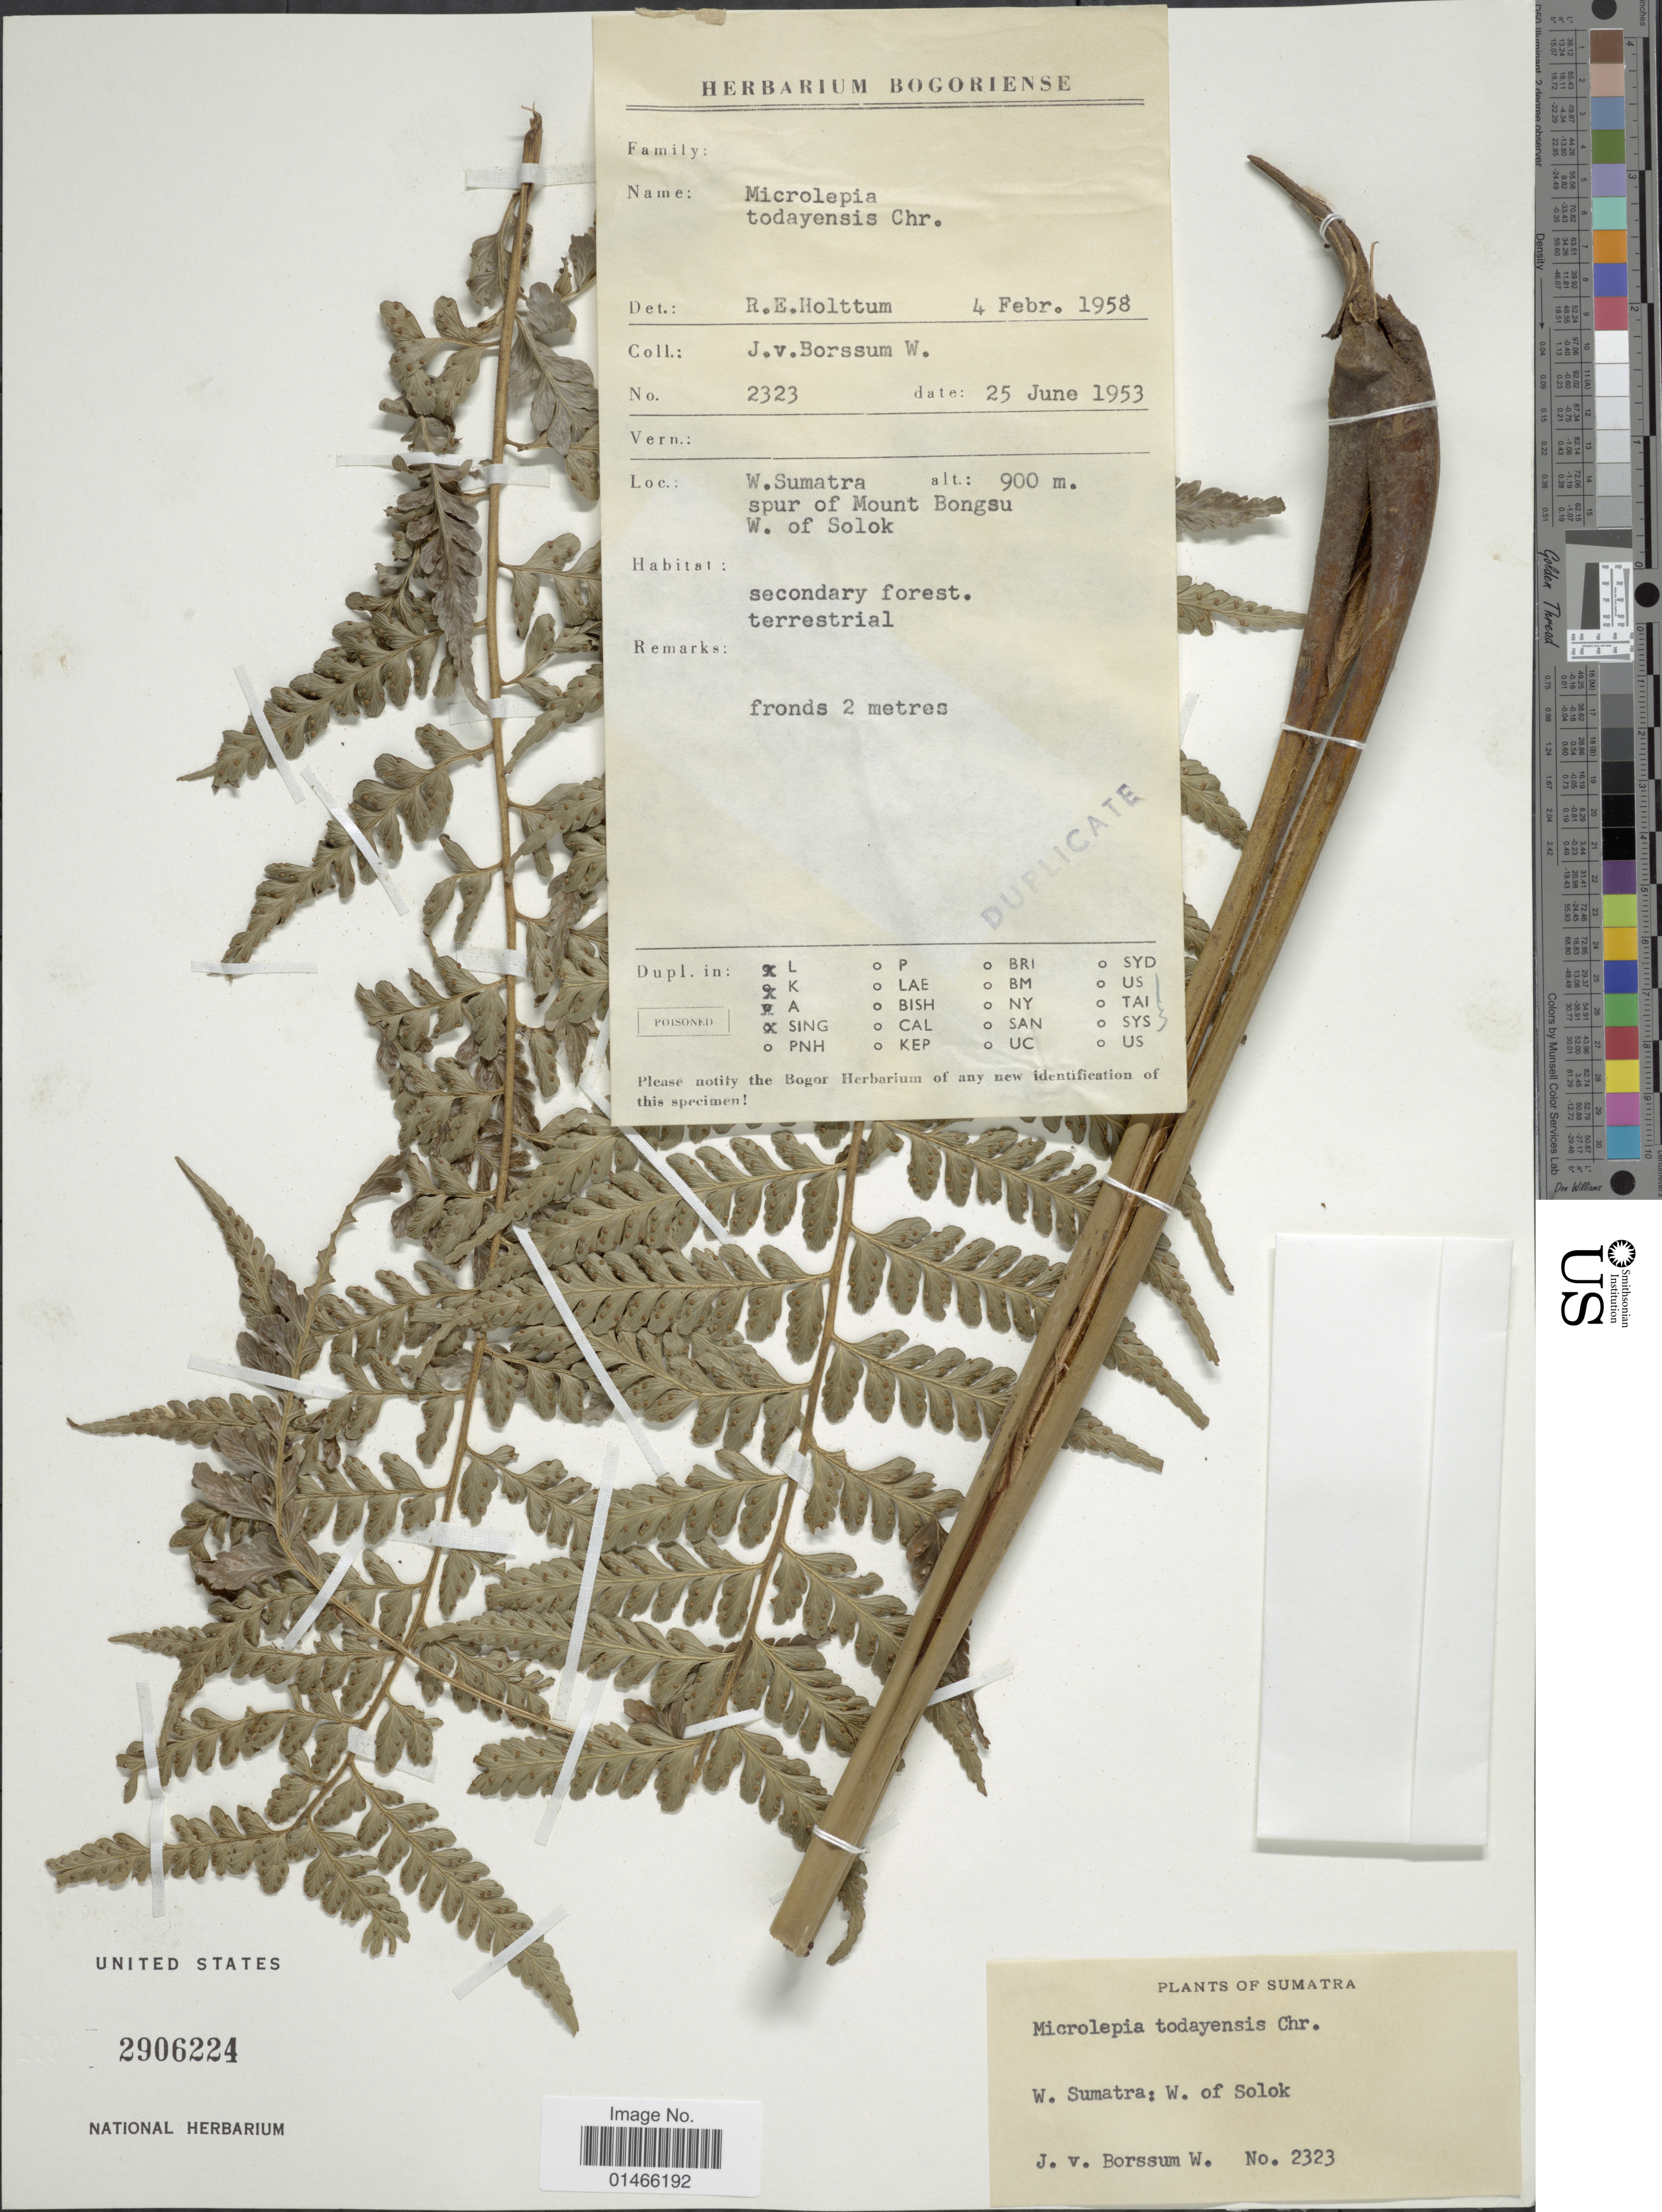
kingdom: Plantae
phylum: Tracheophyta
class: Polypodiopsida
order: Polypodiales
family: Dennstaedtiaceae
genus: Microlepia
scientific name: Microlepia todayensis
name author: Christ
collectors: J. Borssum Waalkes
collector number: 2323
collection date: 1953-06-25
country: Indonesia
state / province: Sumatra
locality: W. Sumatra: W. of Solok. Spur of Mount Bongsu.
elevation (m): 900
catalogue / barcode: US 2906224